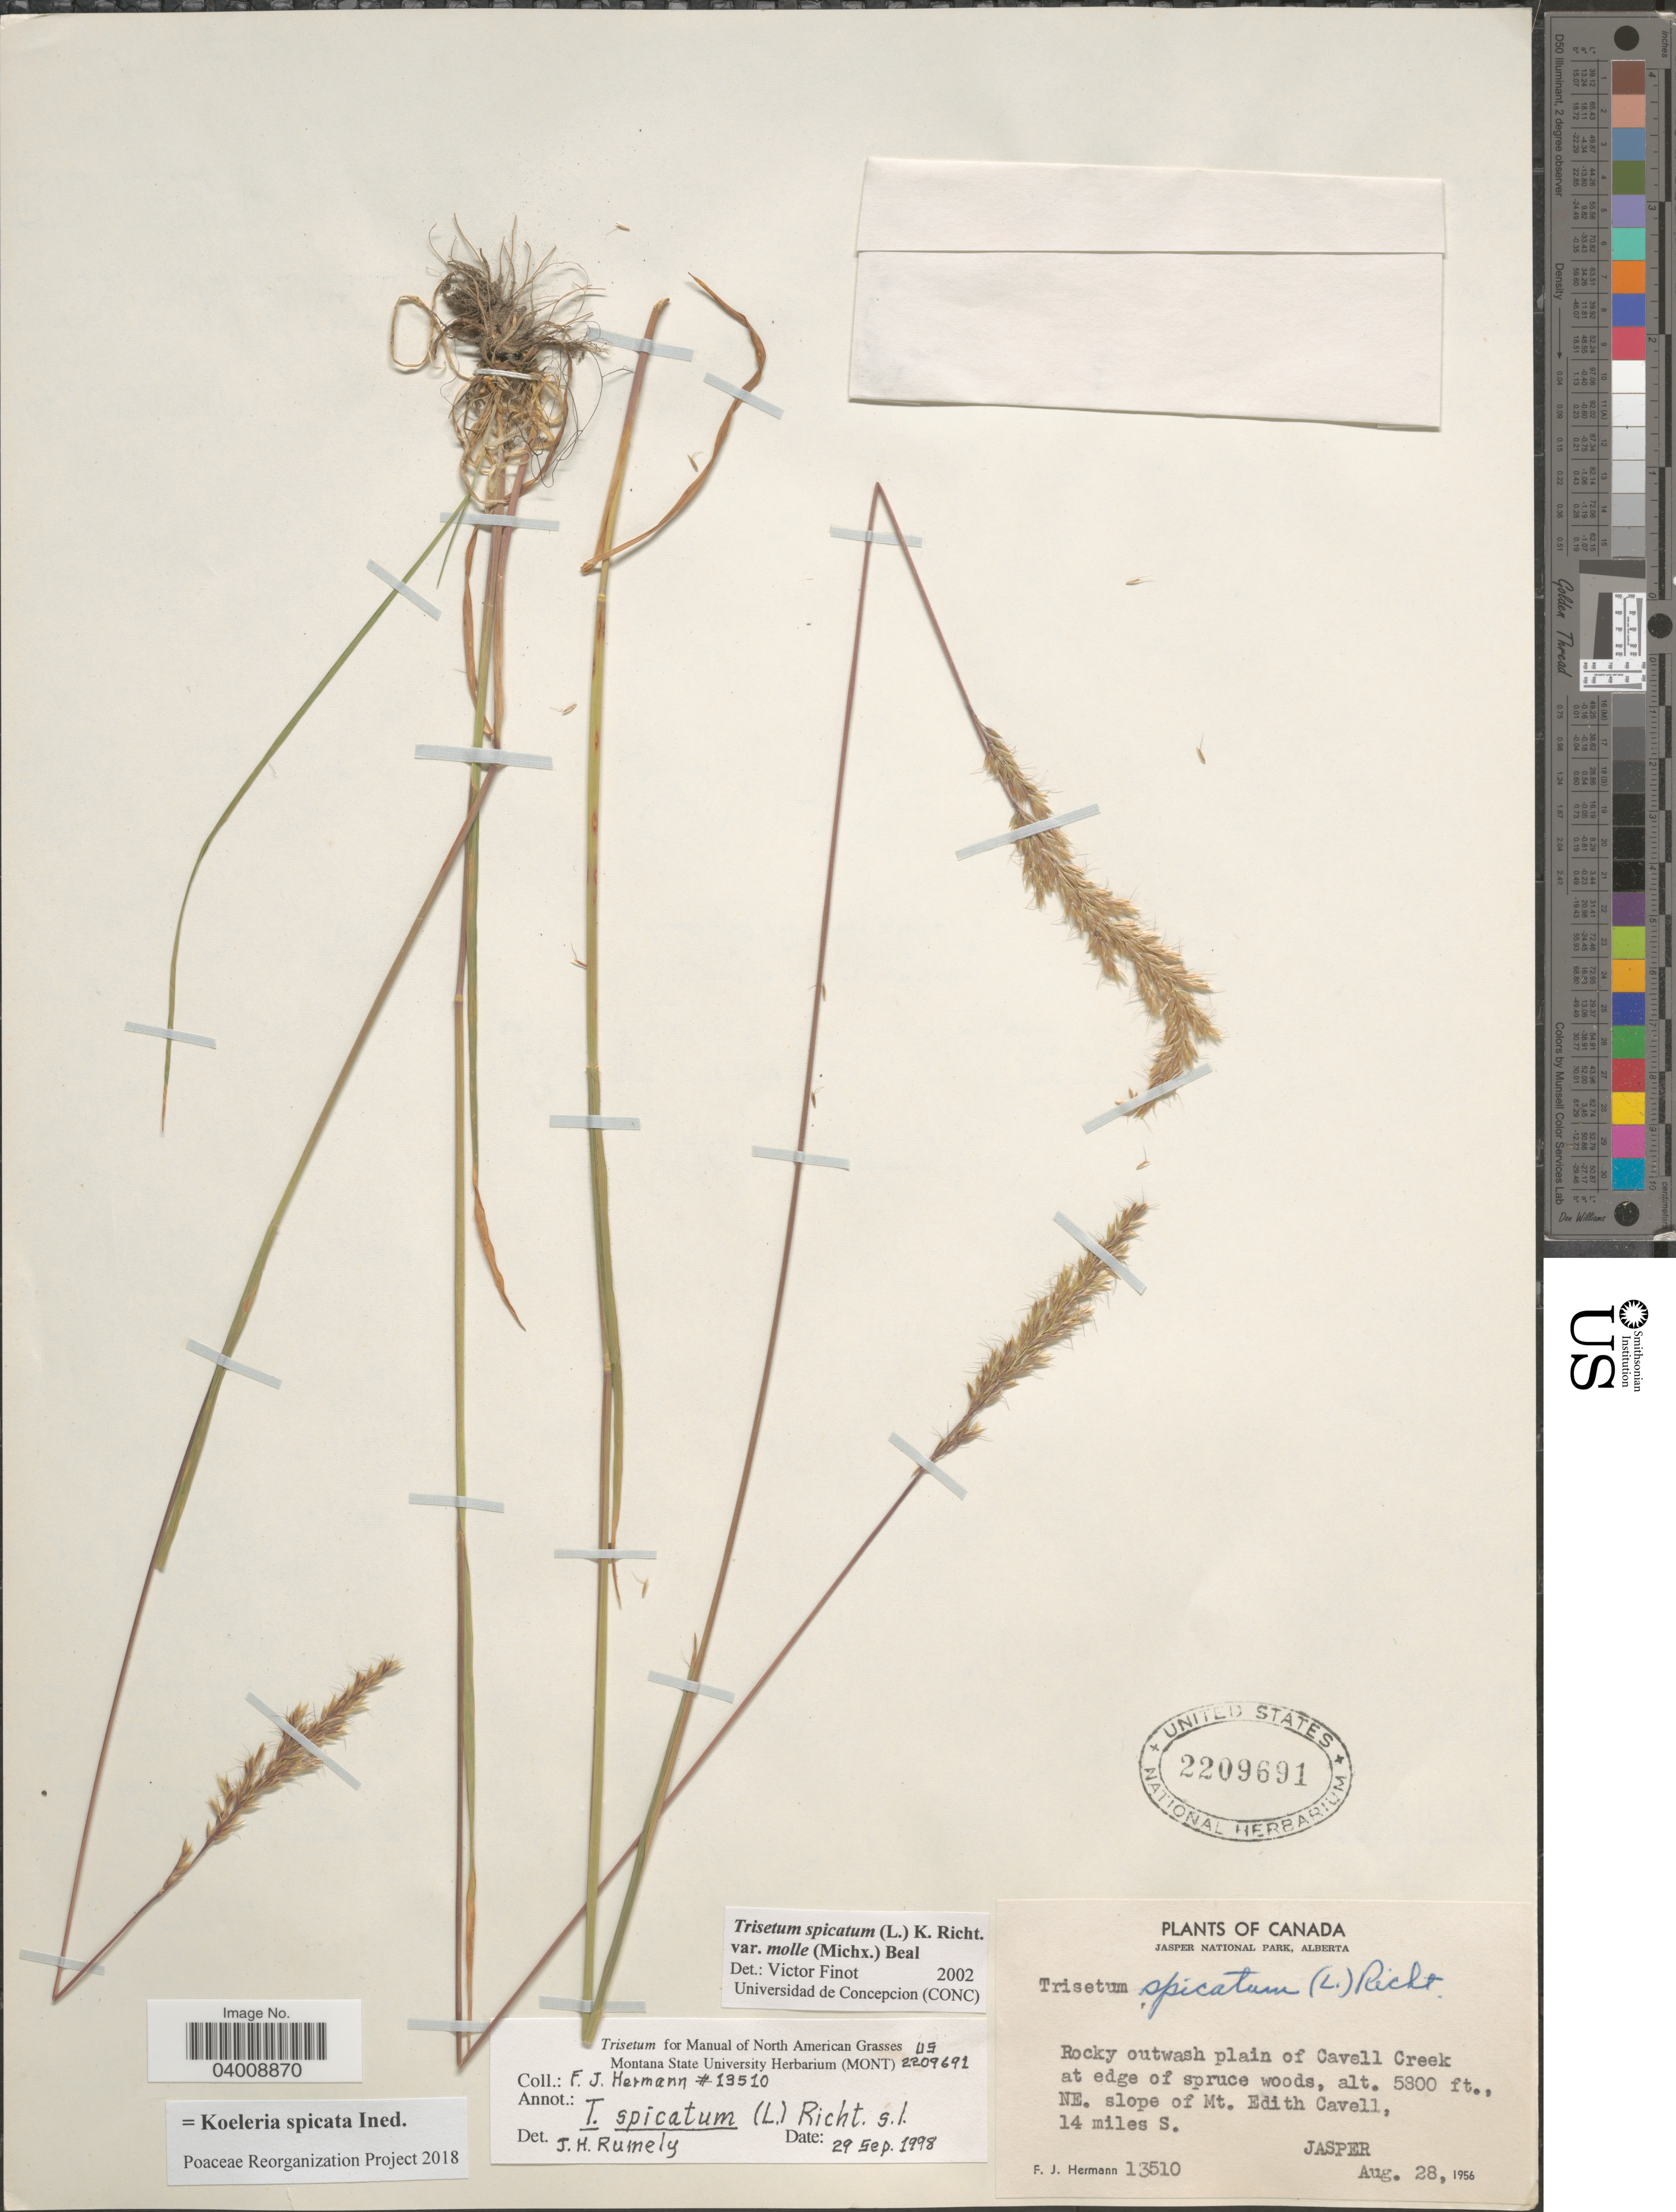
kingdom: Plantae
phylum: Tracheophyta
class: Liliopsida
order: Poales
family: Poaceae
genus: Koeleria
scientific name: Koeleria spicata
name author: (L.) Barberá et al.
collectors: F. J. Hermann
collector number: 13510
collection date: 1956-08-28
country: Canada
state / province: Alberta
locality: Jasper National Park. Rocky outwash plain of Cavell Creek at edge of spruce woods, NE. slope of Mt. Edith Cavell, 14 miles S. Jasper.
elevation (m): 1768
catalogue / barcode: US 2209691